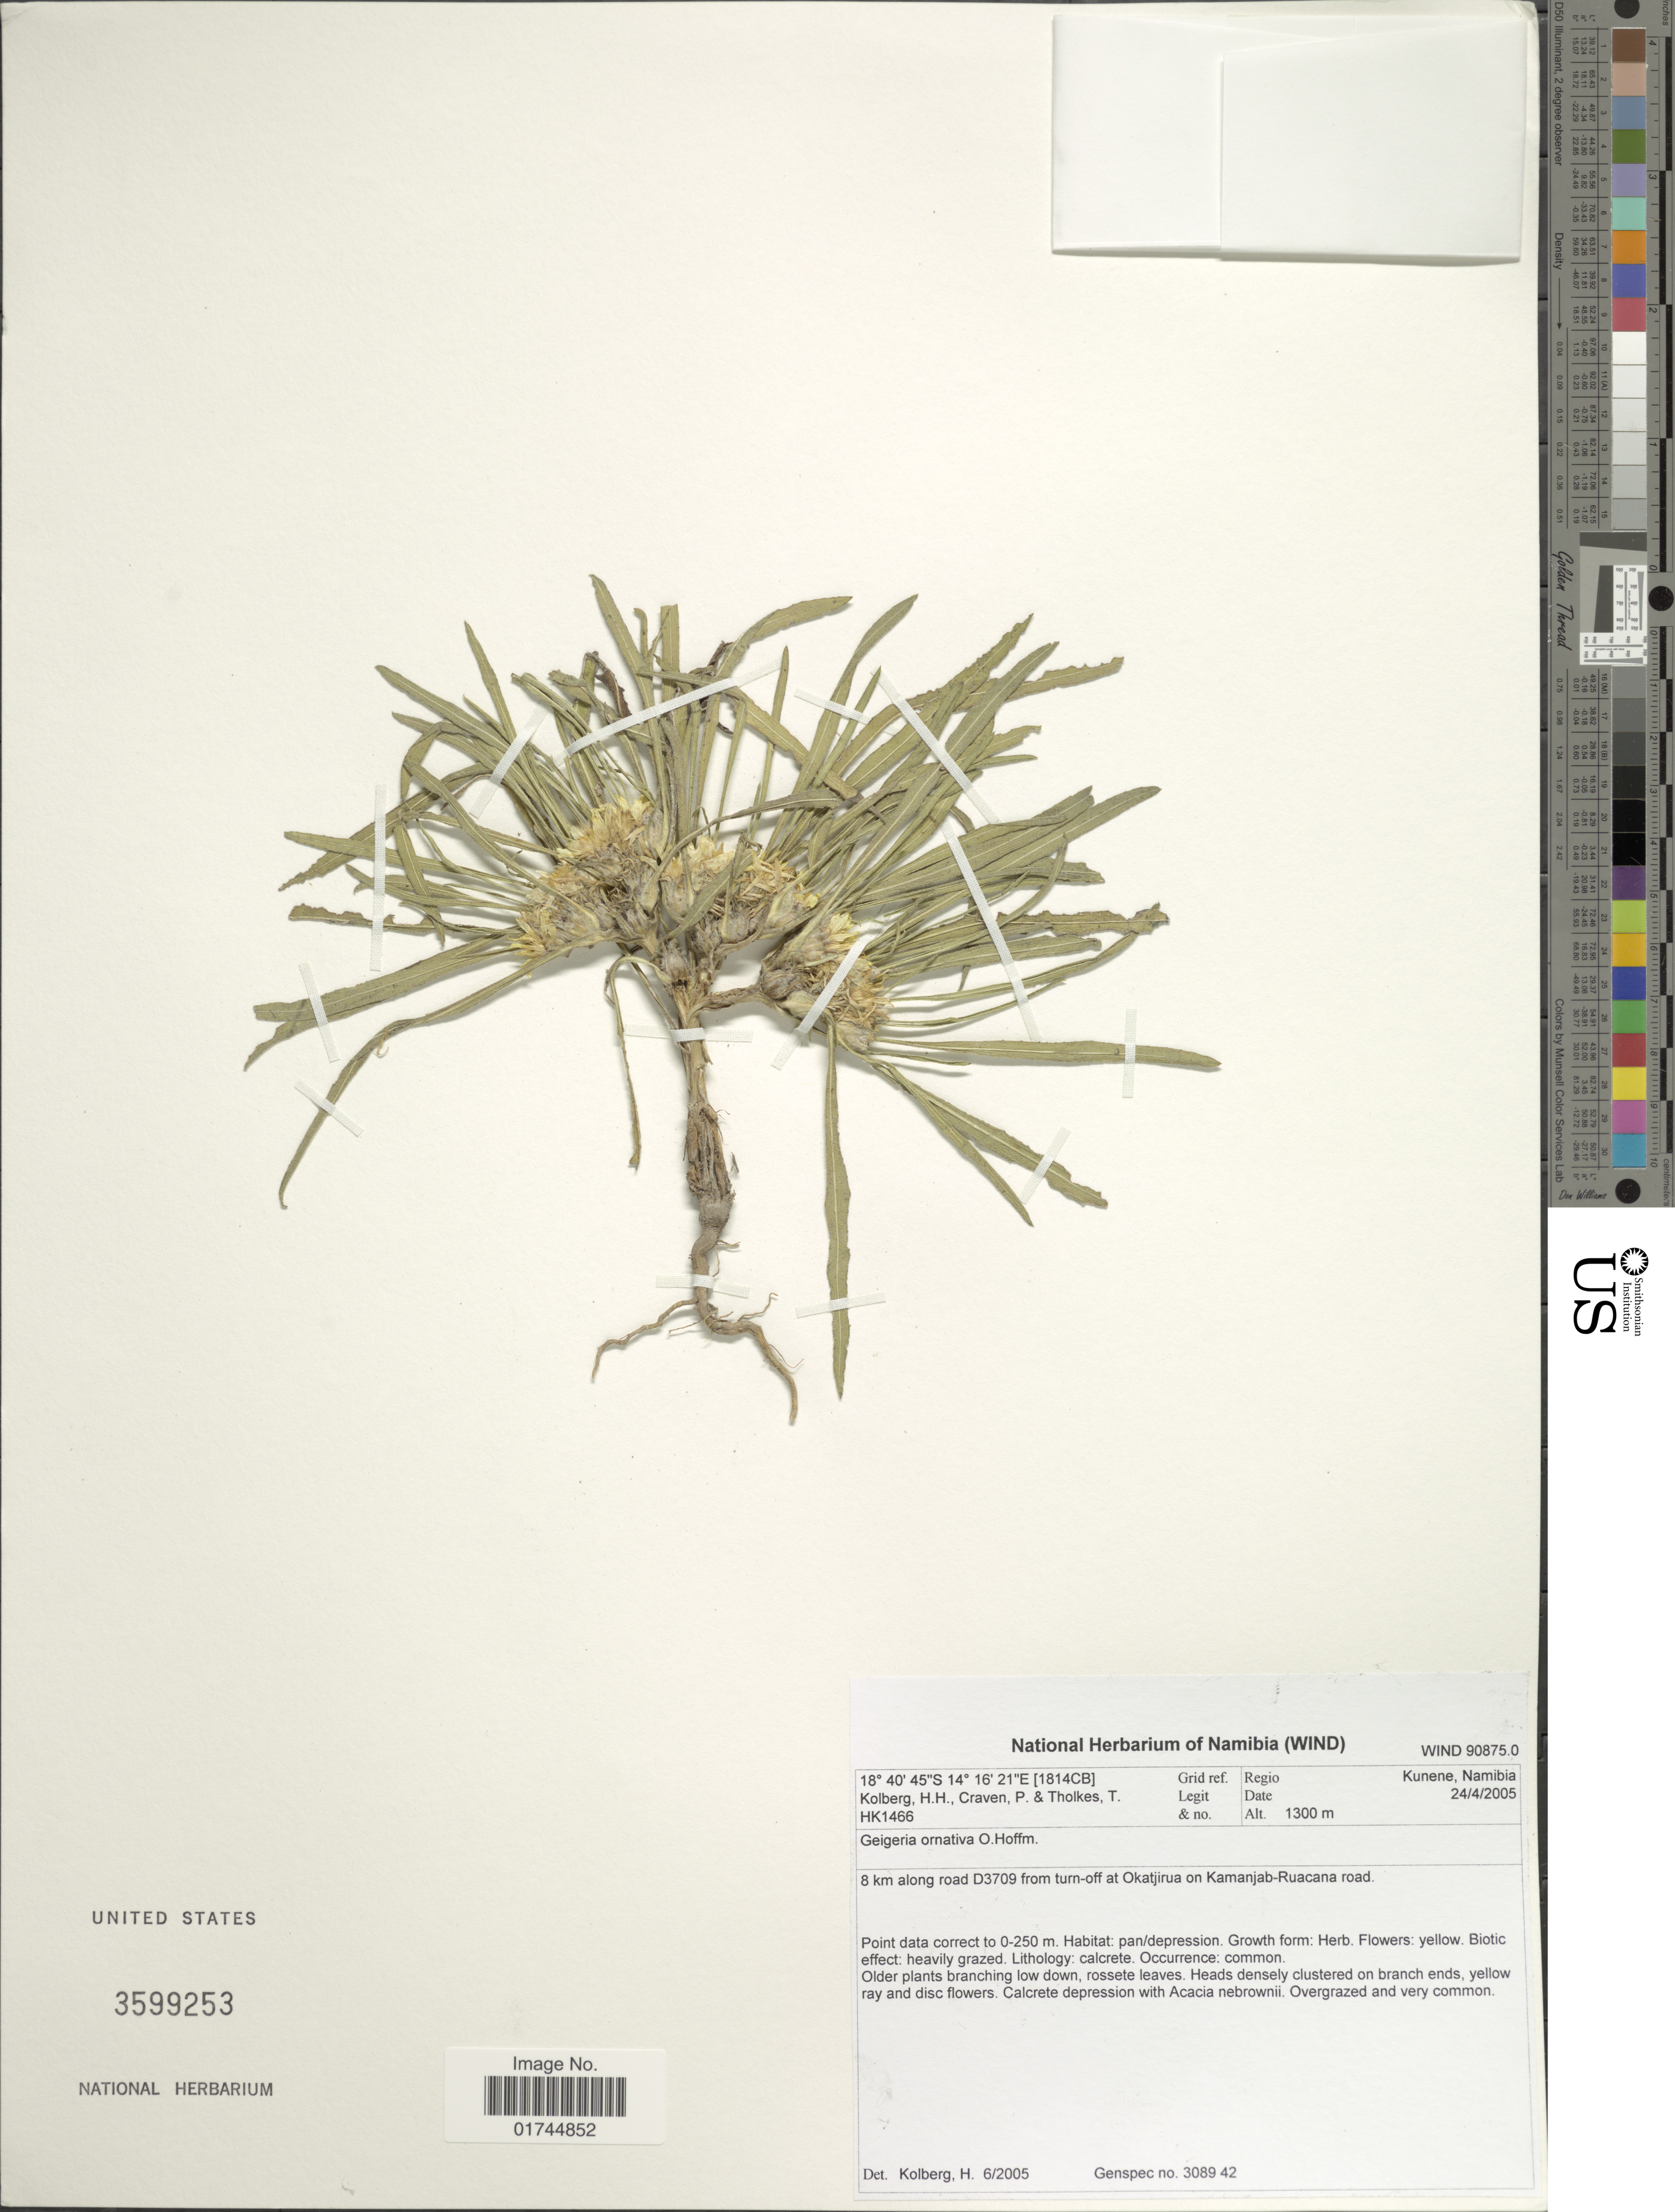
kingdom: Plantae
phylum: Tracheophyta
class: Magnoliopsida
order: Asterales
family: Asteraceae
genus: Geigeria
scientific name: Geigeria ornativa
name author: O. Hoffm.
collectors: H. H. Kolberg, P. Craven & T. Tholkes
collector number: HK1466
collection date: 2005-04-24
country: Namibia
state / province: Kunene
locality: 8 km along road D3709 from turnoff at Okatjirua on Kamanjab-Ruacana Road.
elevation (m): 1300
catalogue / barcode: US 3599253